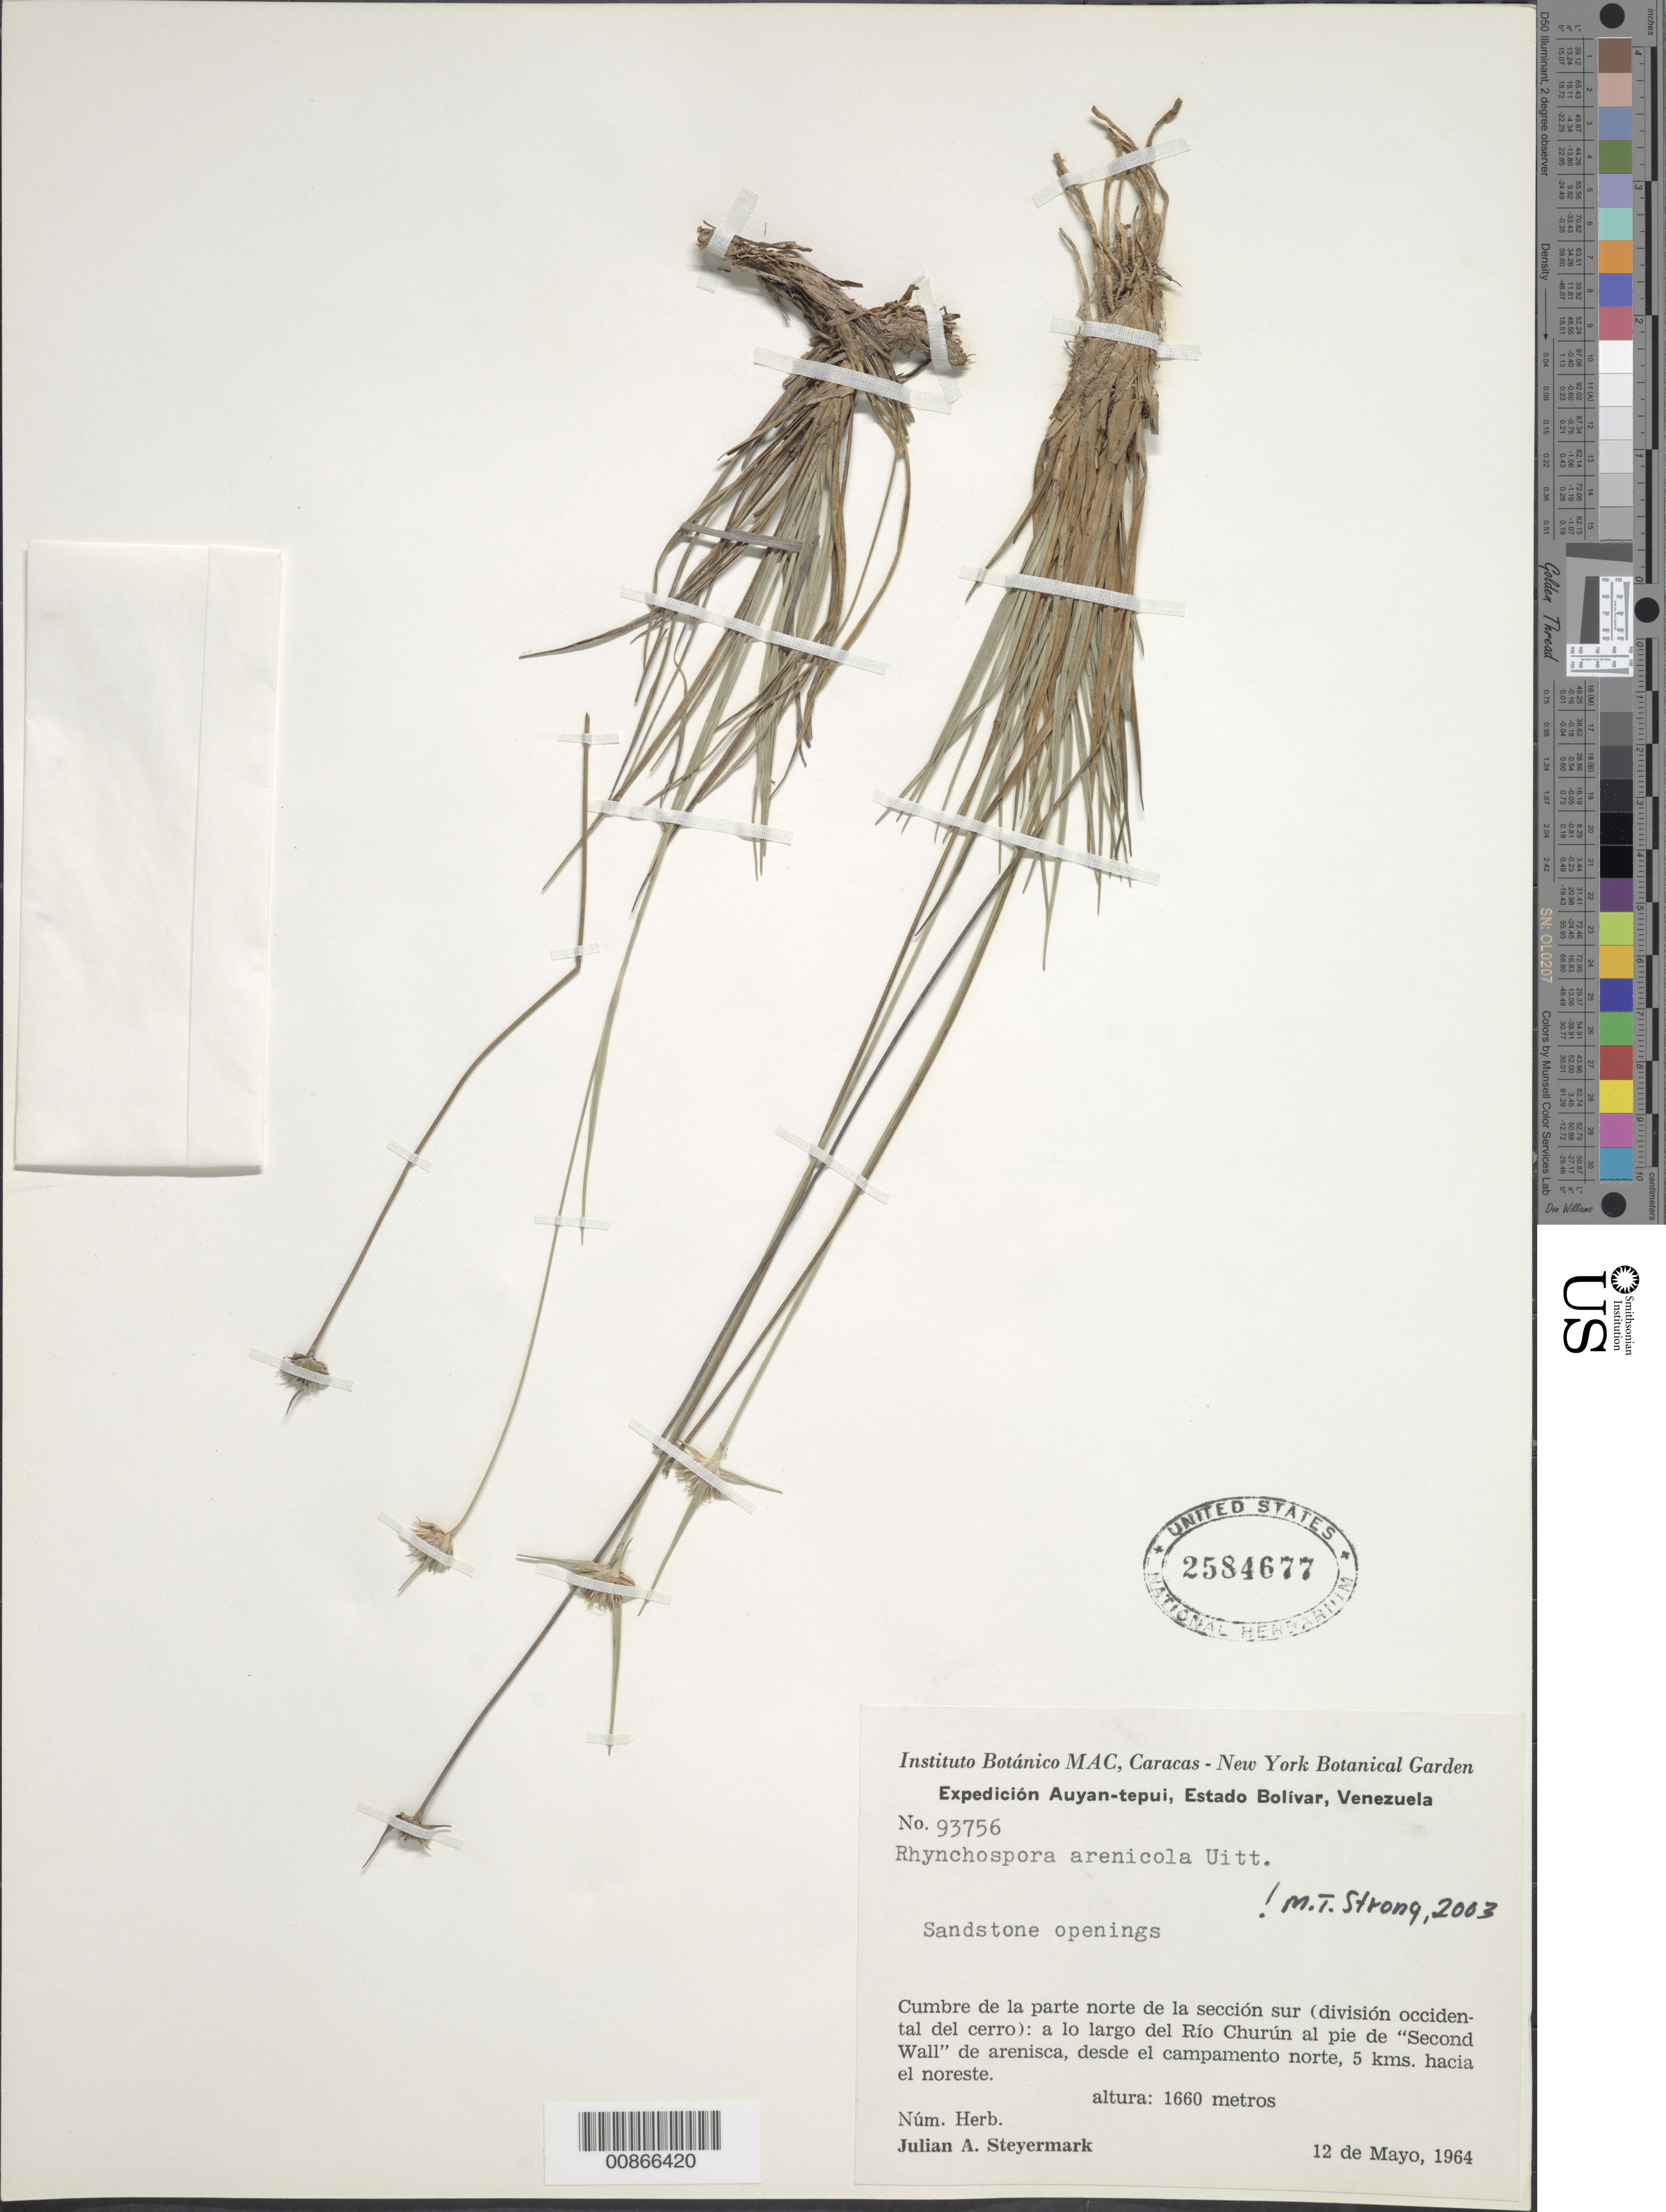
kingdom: Plantae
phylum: Tracheophyta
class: Liliopsida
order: Poales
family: Cyperaceae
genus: Rhynchospora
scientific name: Rhynchospora arenicola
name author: Uittien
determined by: Strong, M. T., (US), Smithsonian Institution - National Museum of Natural History (UNITED STATES)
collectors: J. Steyermark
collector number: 93756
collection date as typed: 12-May-64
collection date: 1964-05-12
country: Venezuela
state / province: Bolívar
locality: Auyan-tepuí, Río Churún, de la parte norte de la sección sur (división occidental del cerro); a lo largo del Río Churún al pie de "Second Wall" desde el campamento norte, 5 km hacia el noreste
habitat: Sandstone openings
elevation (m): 1660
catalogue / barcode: US 2584677